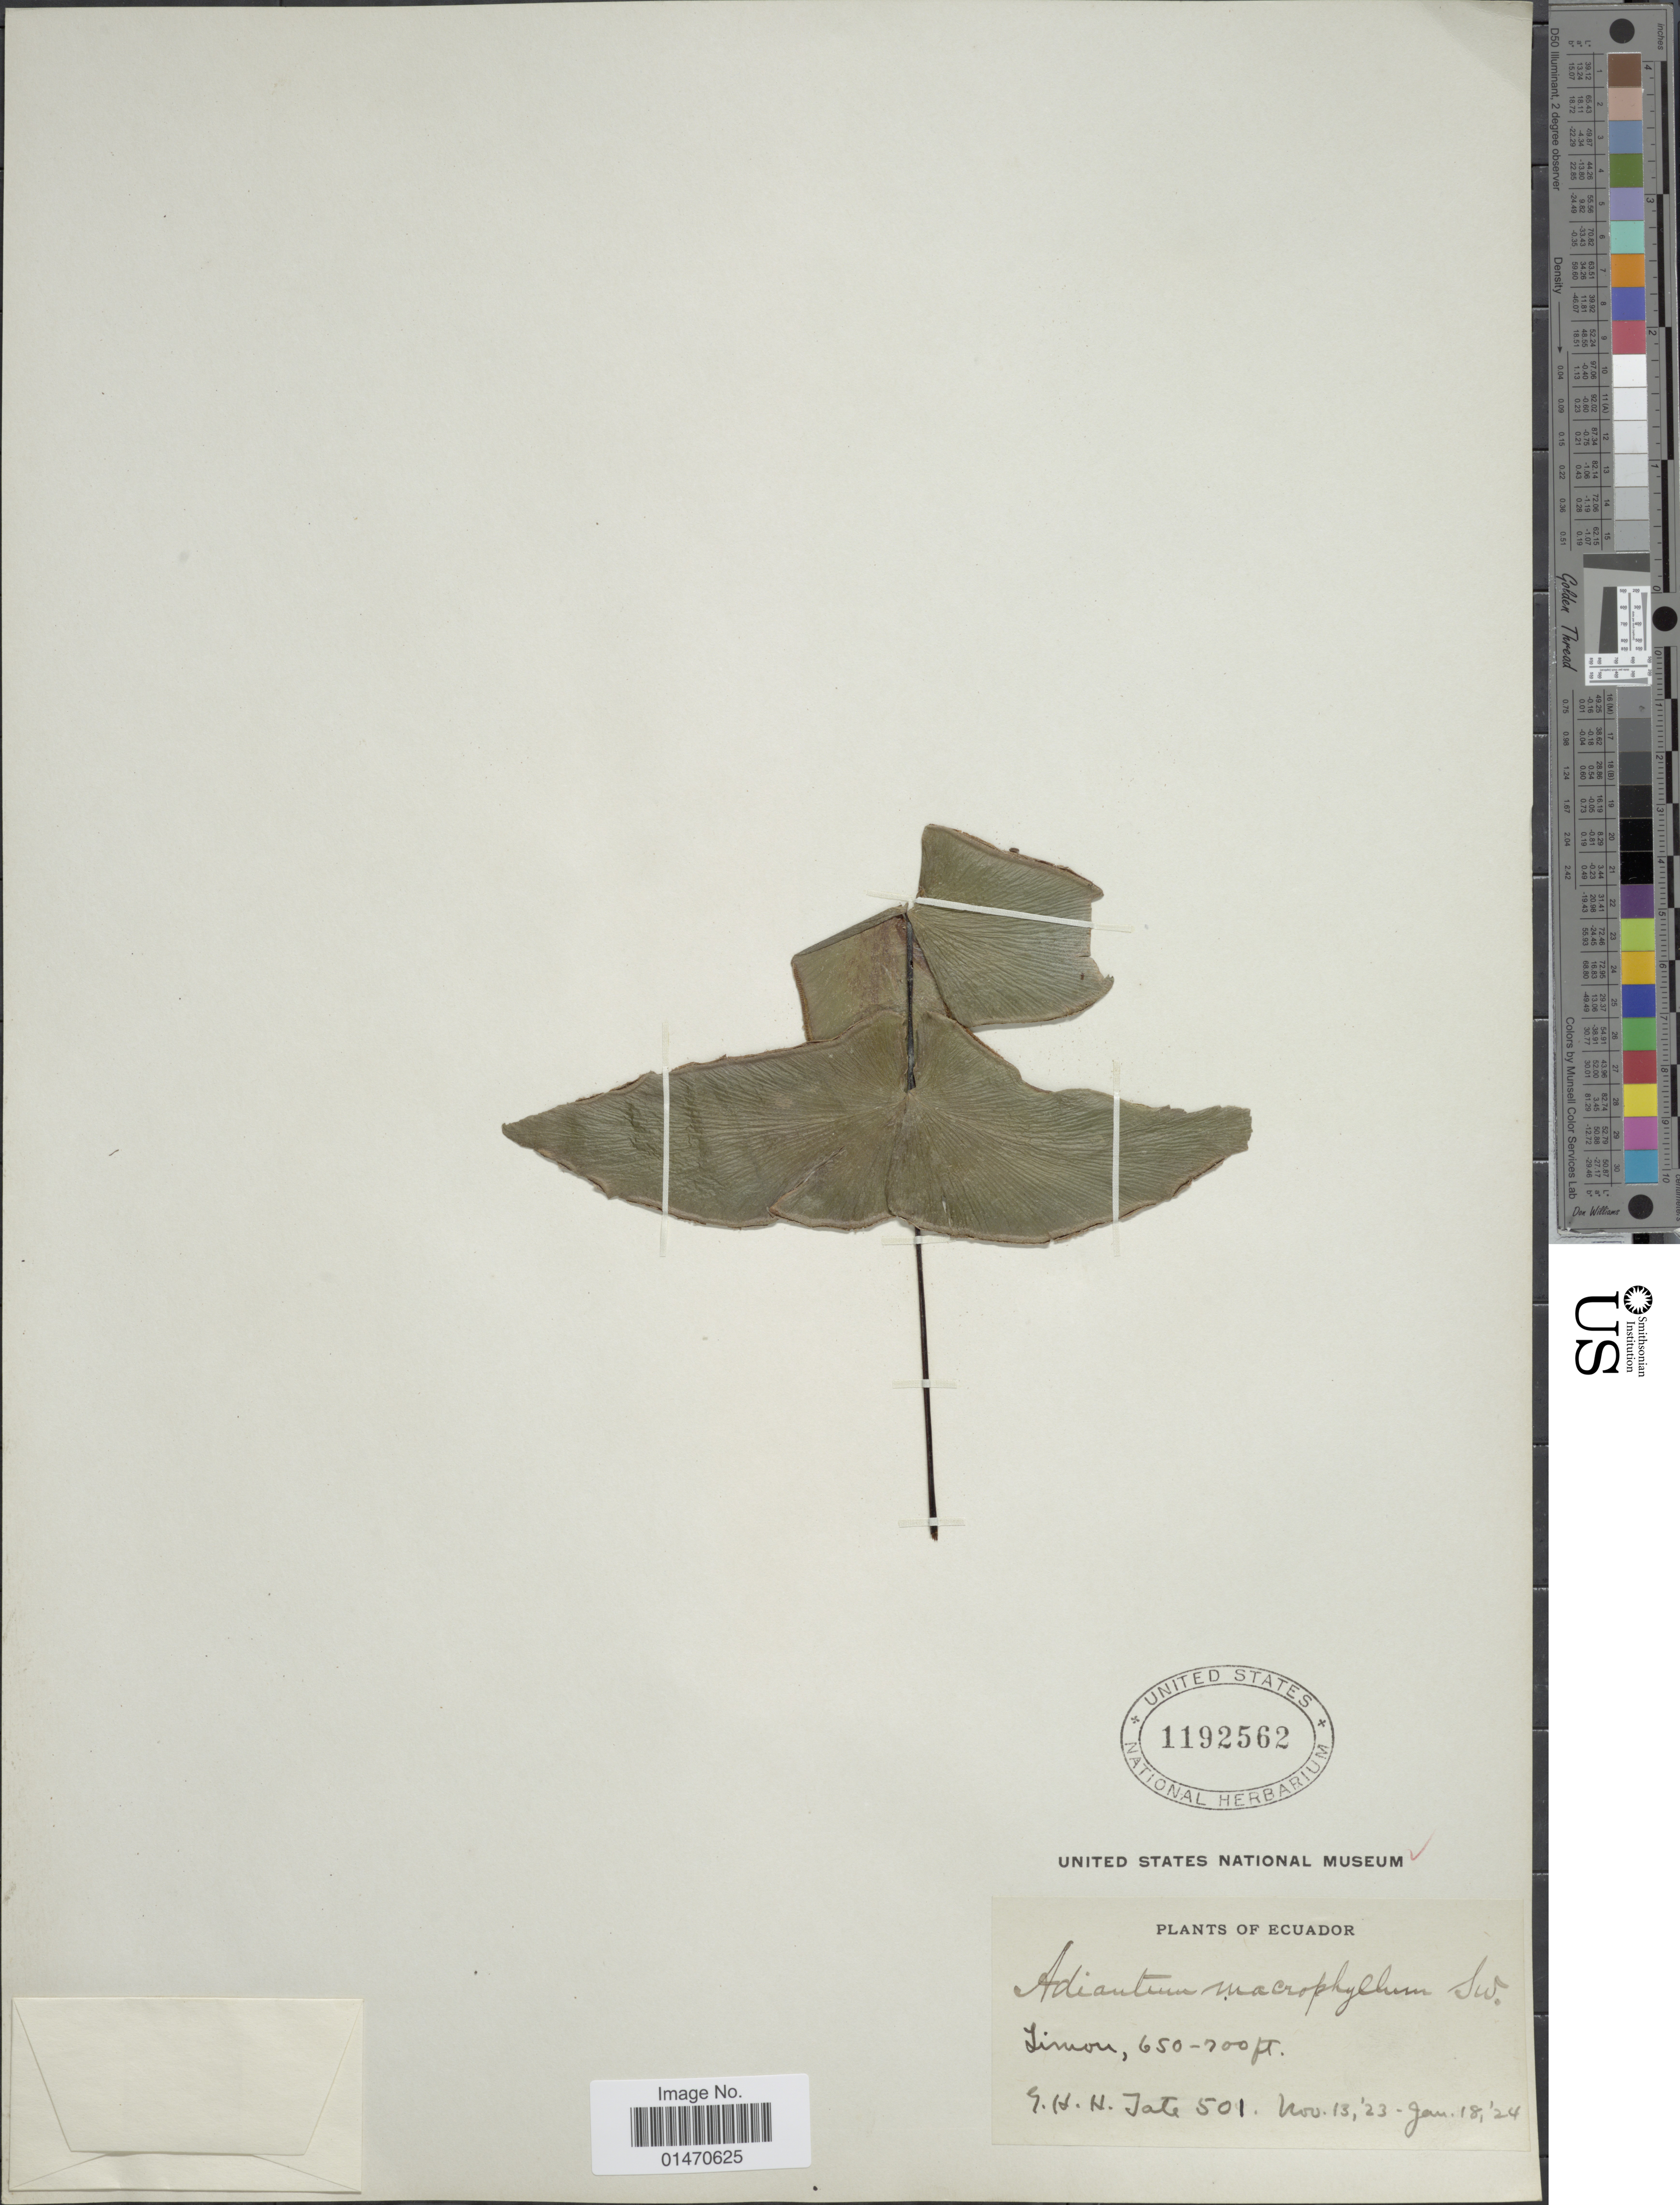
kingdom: Plantae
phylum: Tracheophyta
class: Polypodiopsida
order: Polypodiales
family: Pteridaceae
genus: Adiantum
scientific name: Adiantum macrophyllum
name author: Sw.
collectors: G. Tate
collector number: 501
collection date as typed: Transcribed d/m/y: 13/11/23 to 18/1/24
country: Ecuador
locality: Limon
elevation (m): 198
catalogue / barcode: US 1192562